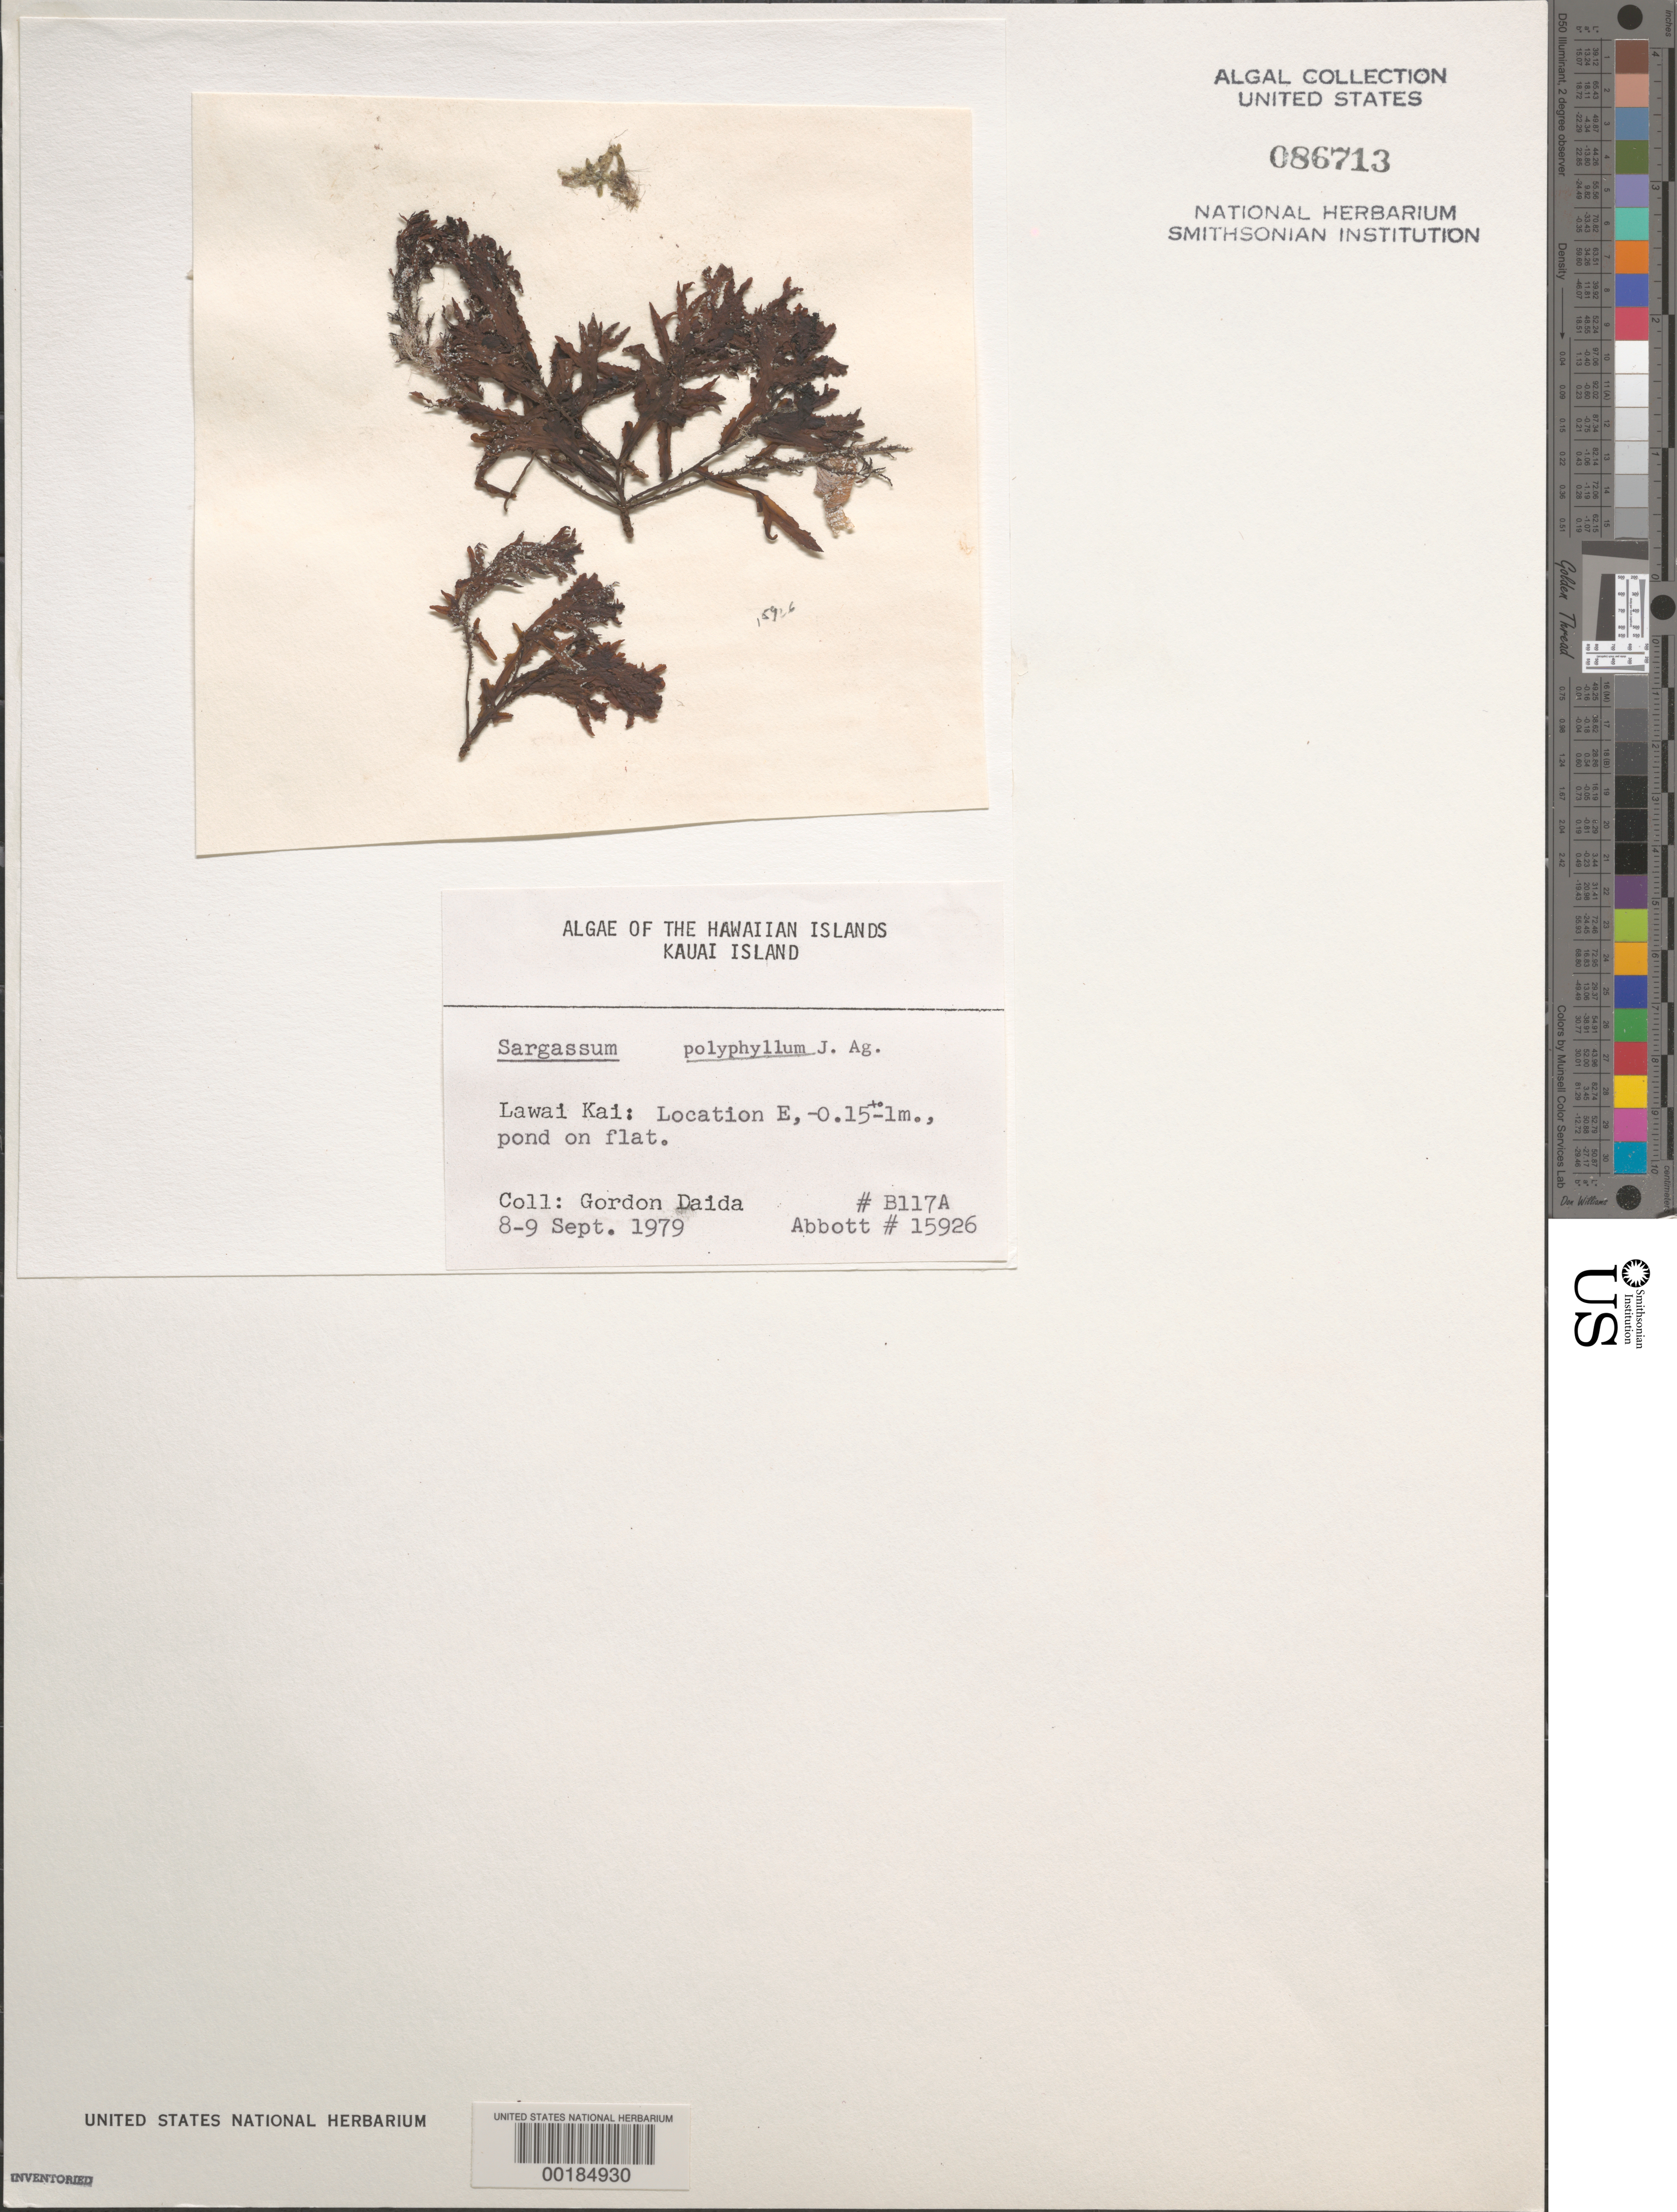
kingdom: Chromista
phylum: Ochrophyta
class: Phaeophyceae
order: Fucales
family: Sargassaceae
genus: Sargassum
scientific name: Sargassum polyphyllum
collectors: G. Daida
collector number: B117a & IAA 15926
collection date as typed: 08 Sep 1979 to 09 Sep 1979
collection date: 1979-09-08/1979-09-09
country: United States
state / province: Hawaii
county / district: Kaui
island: Kaua'i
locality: Lawai Kai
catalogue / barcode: US 86713